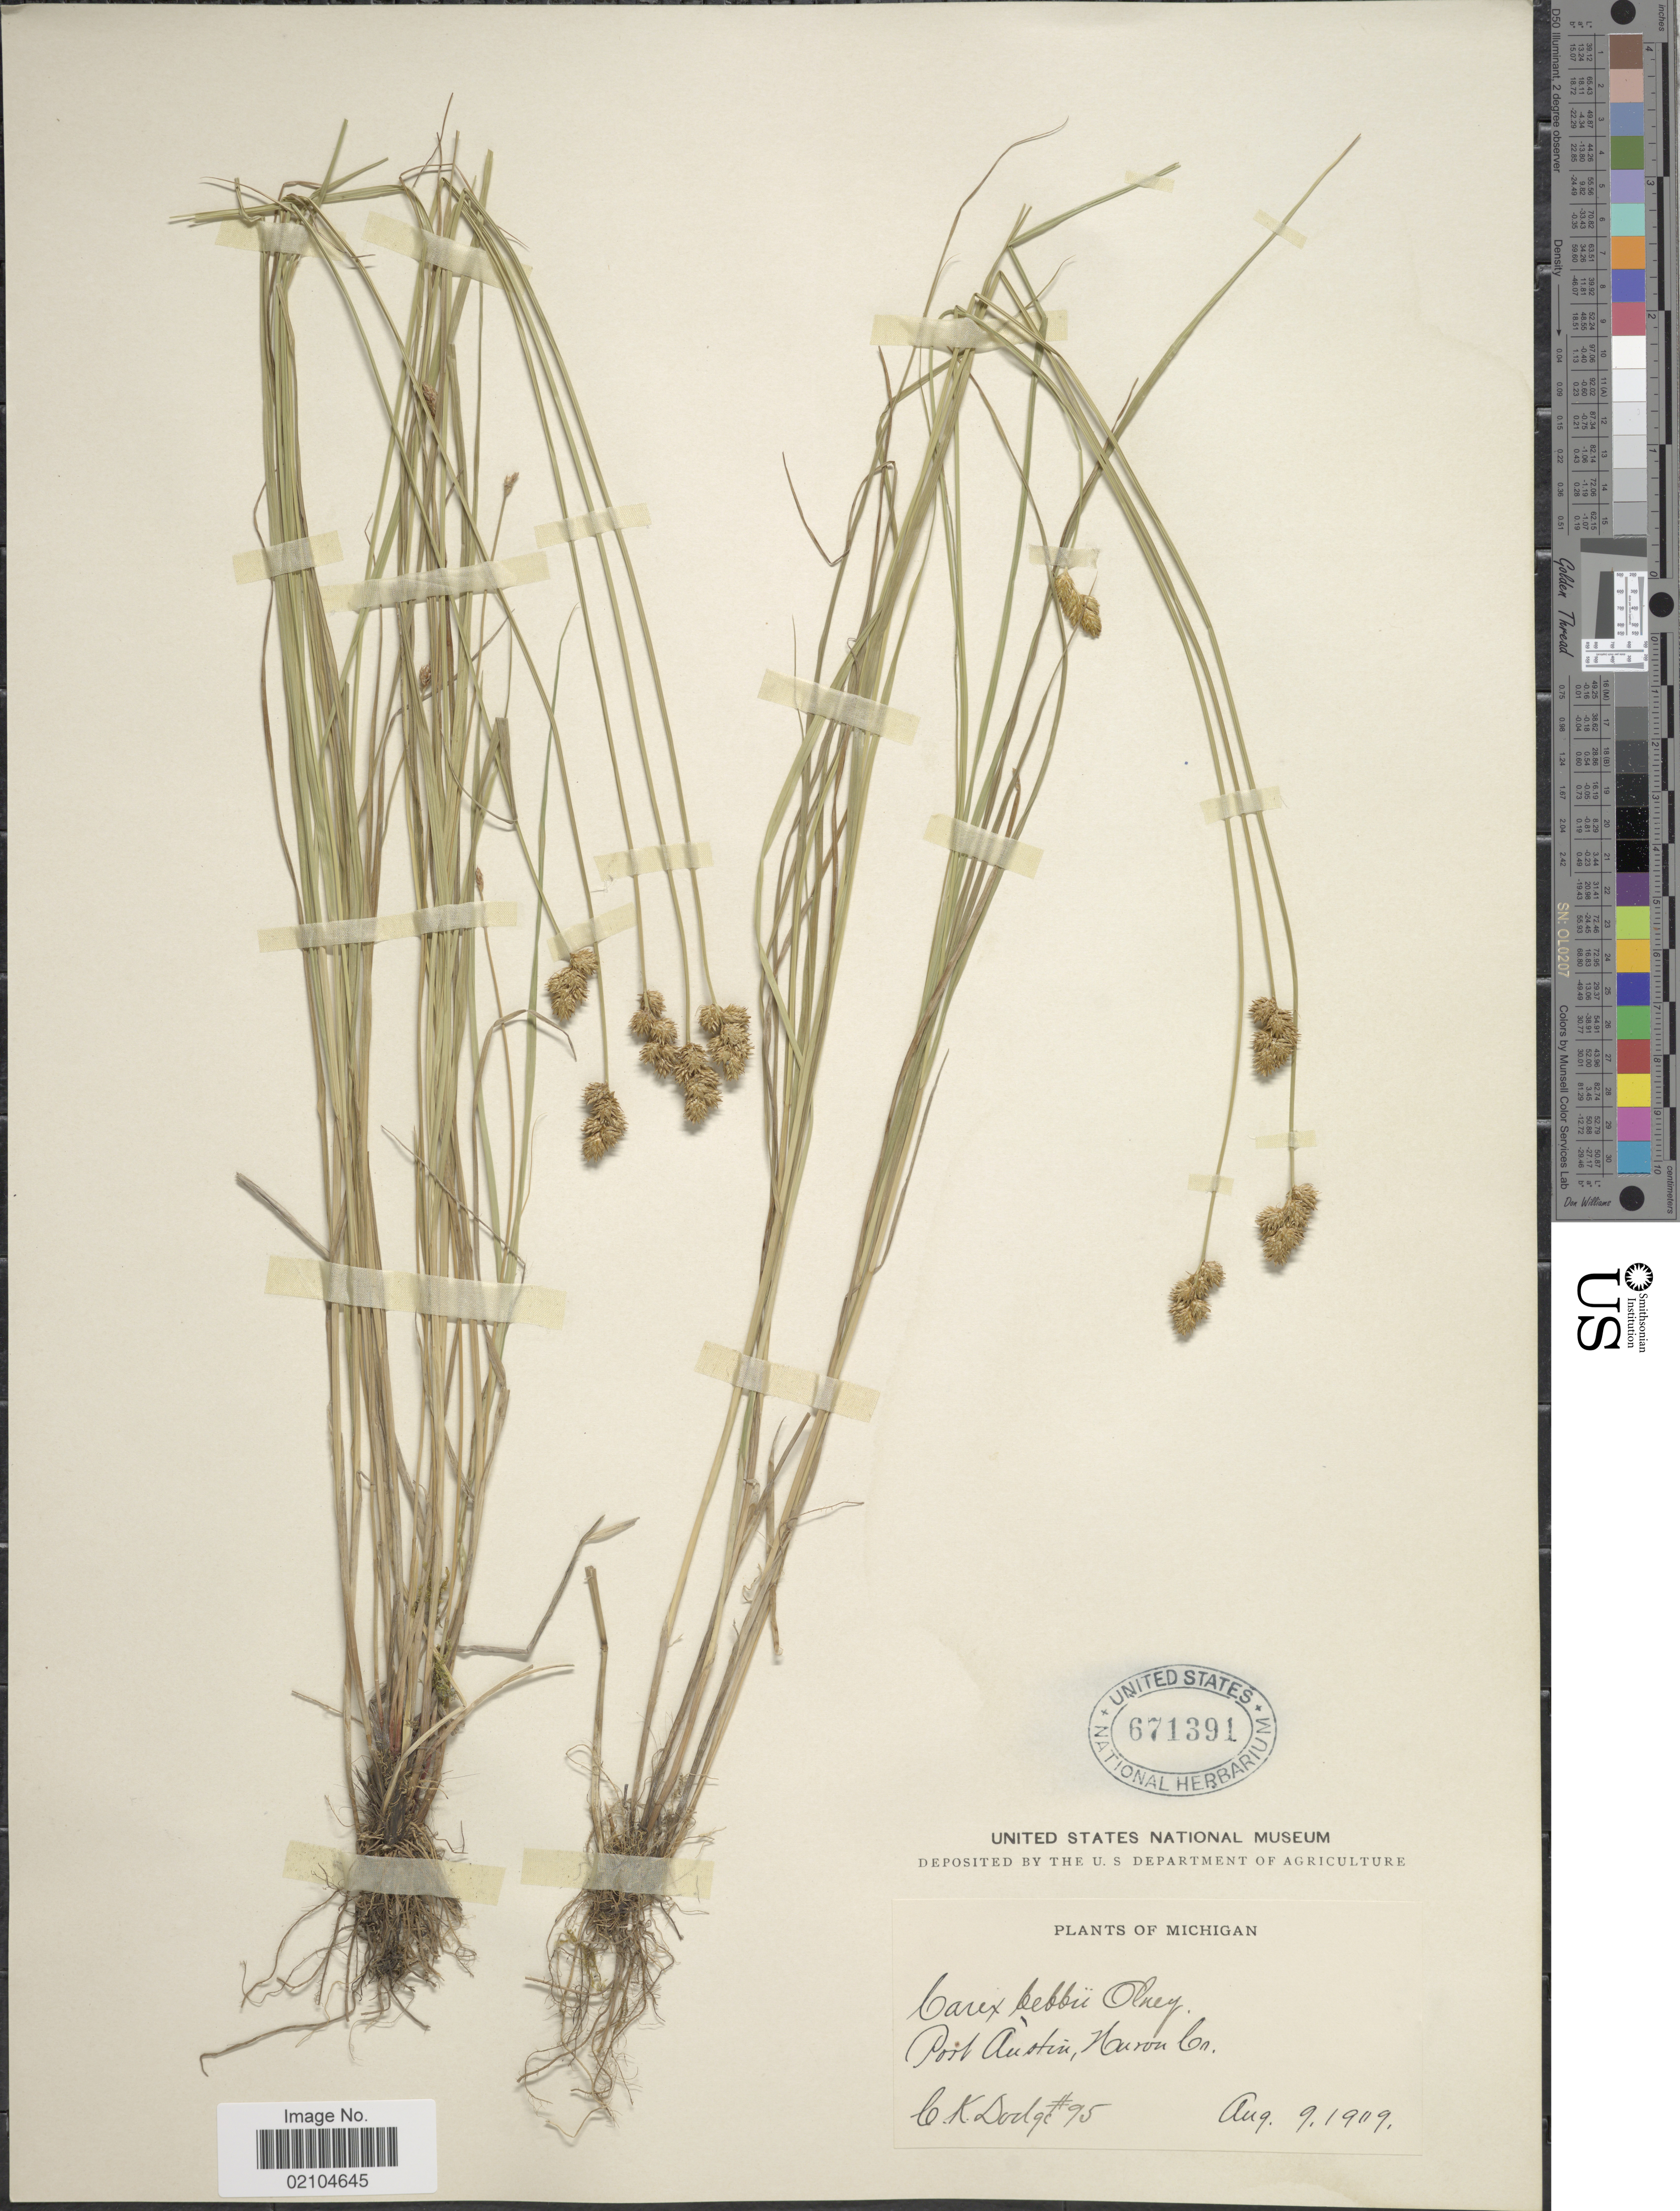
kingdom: Plantae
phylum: Tracheophyta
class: Liliopsida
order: Poales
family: Cyperaceae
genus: Carex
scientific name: Carex bebbii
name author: (L.H. Bailey) Olney ex Fernald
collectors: C. Dodge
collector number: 95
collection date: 1909-08-09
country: United States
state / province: Michigan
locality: Port Austin, Huron Co.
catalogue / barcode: US 671391